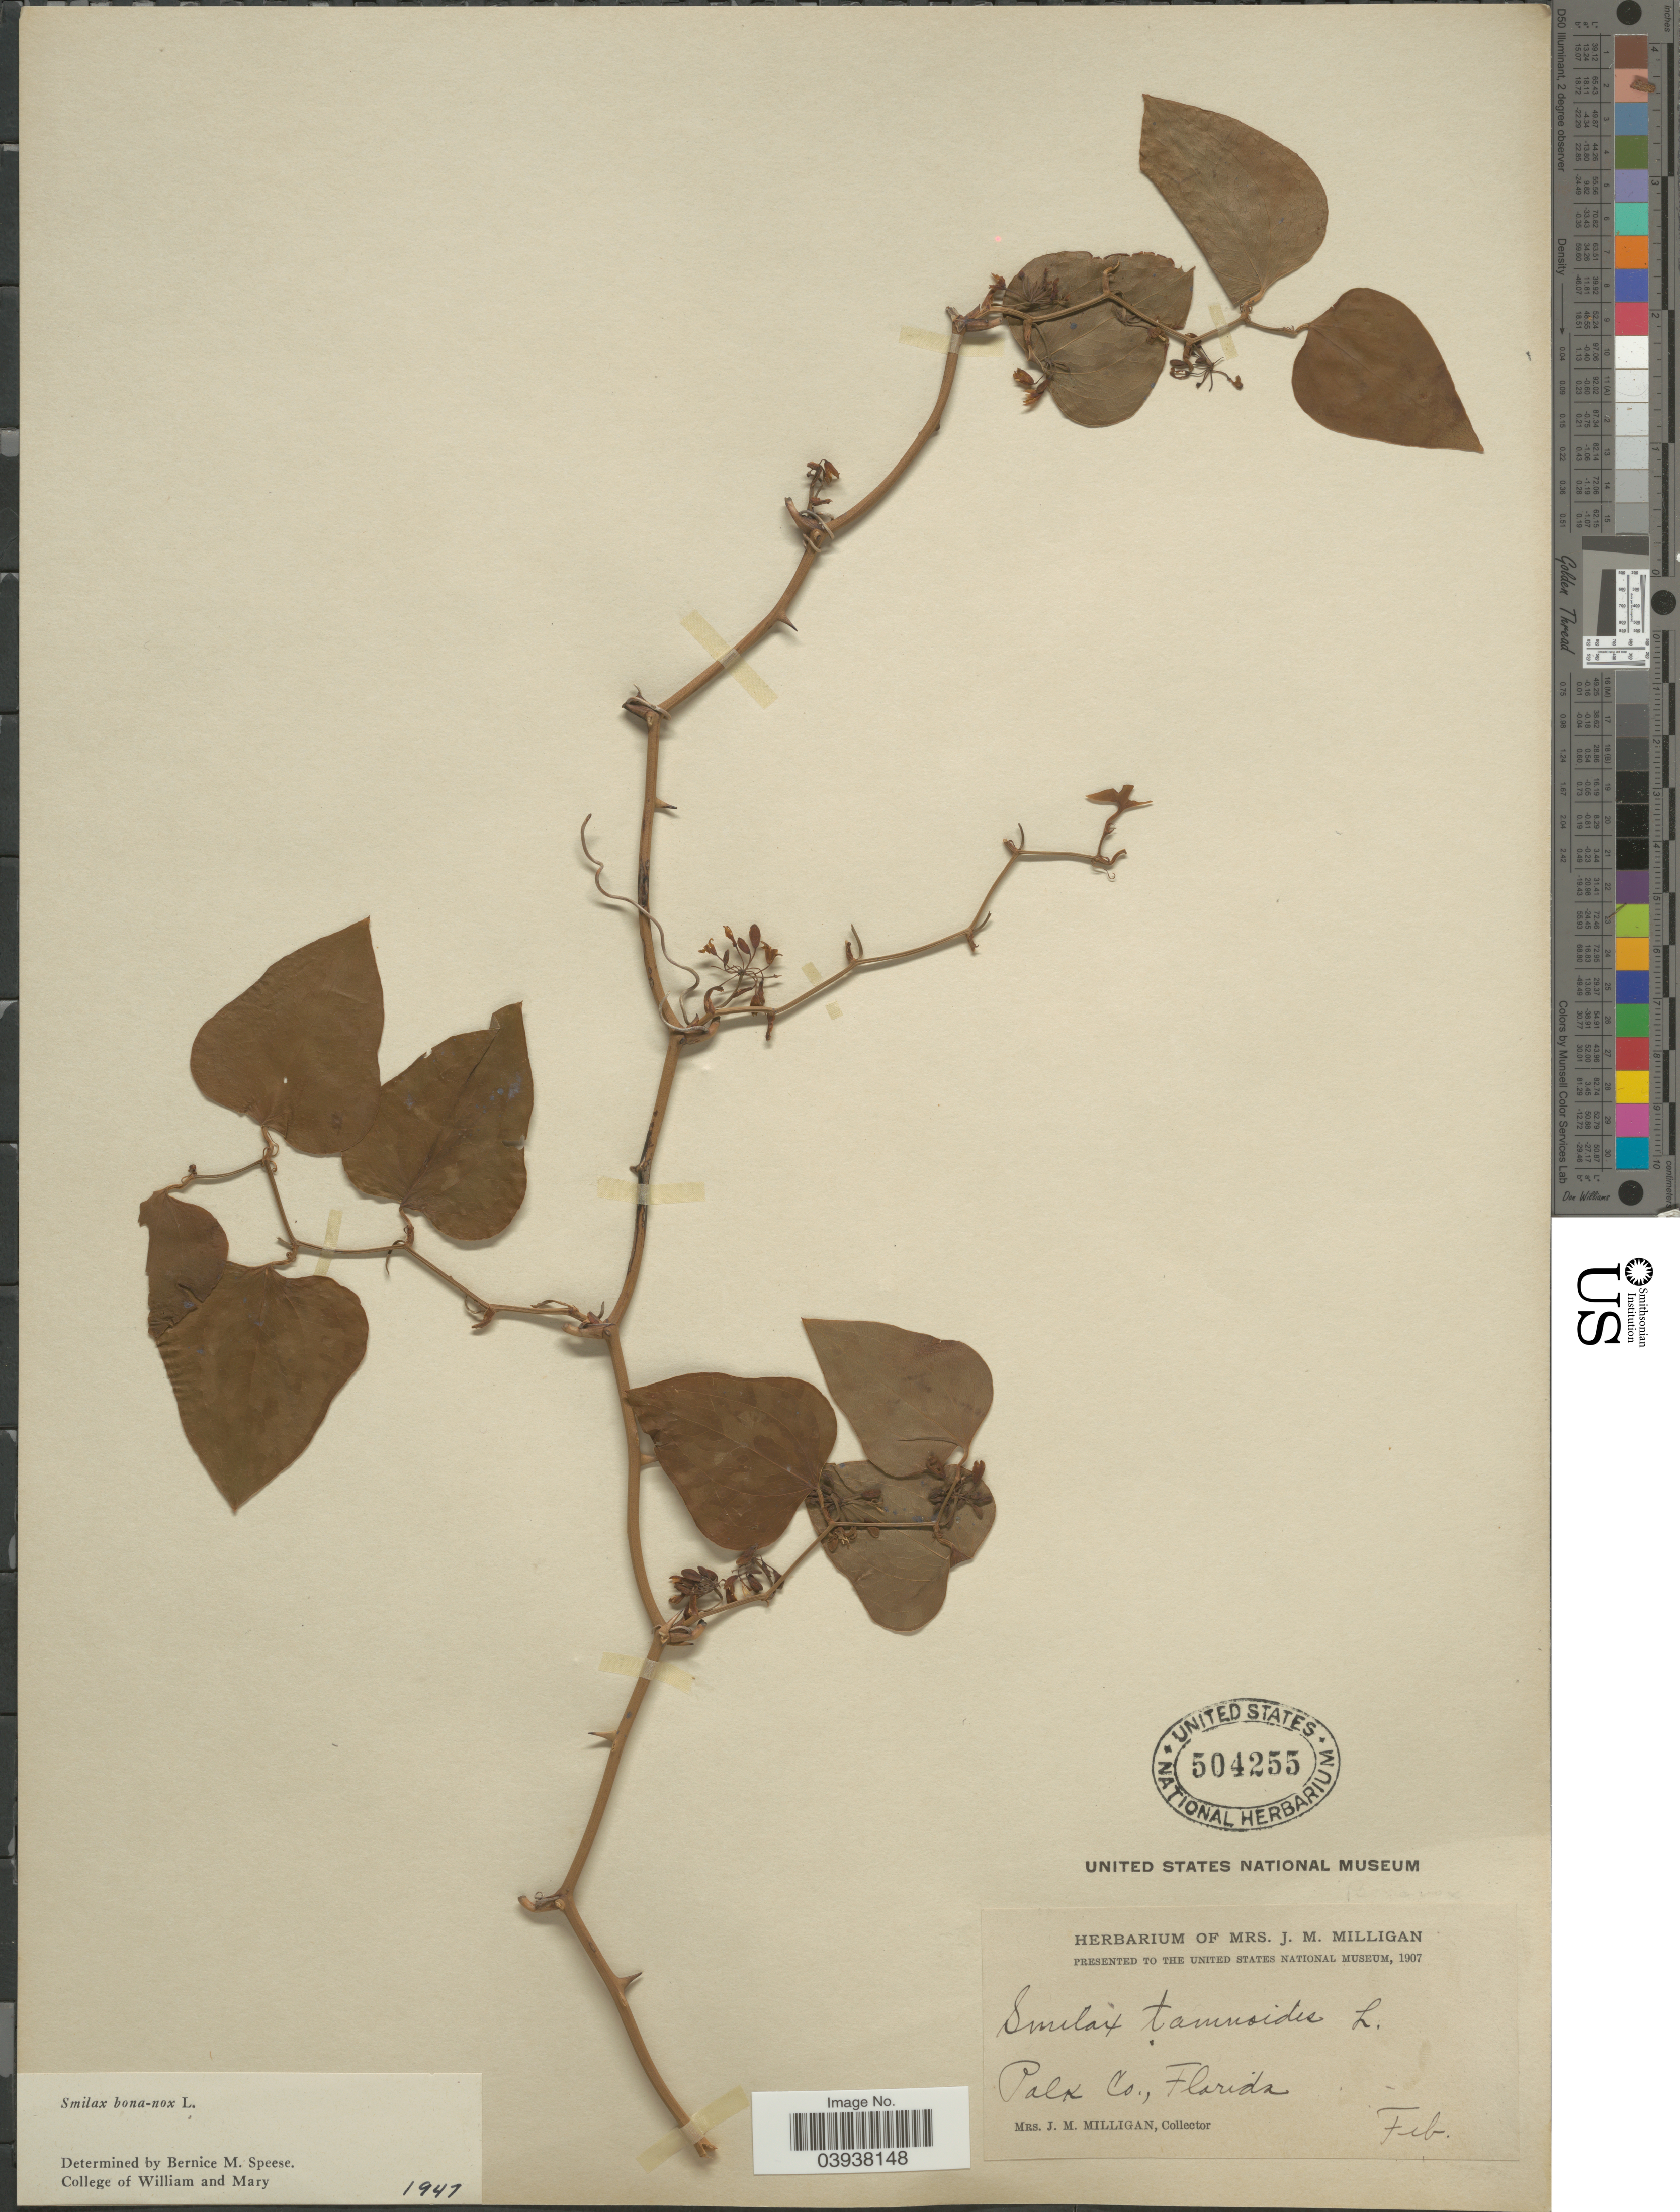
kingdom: Plantae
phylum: Tracheophyta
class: Liliopsida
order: Liliales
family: Smilacaceae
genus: Smilax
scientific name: Smilax bona-nox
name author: L.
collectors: J. Milligan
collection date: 1907-02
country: United States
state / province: Florida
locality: Polk Co.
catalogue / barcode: US 504255